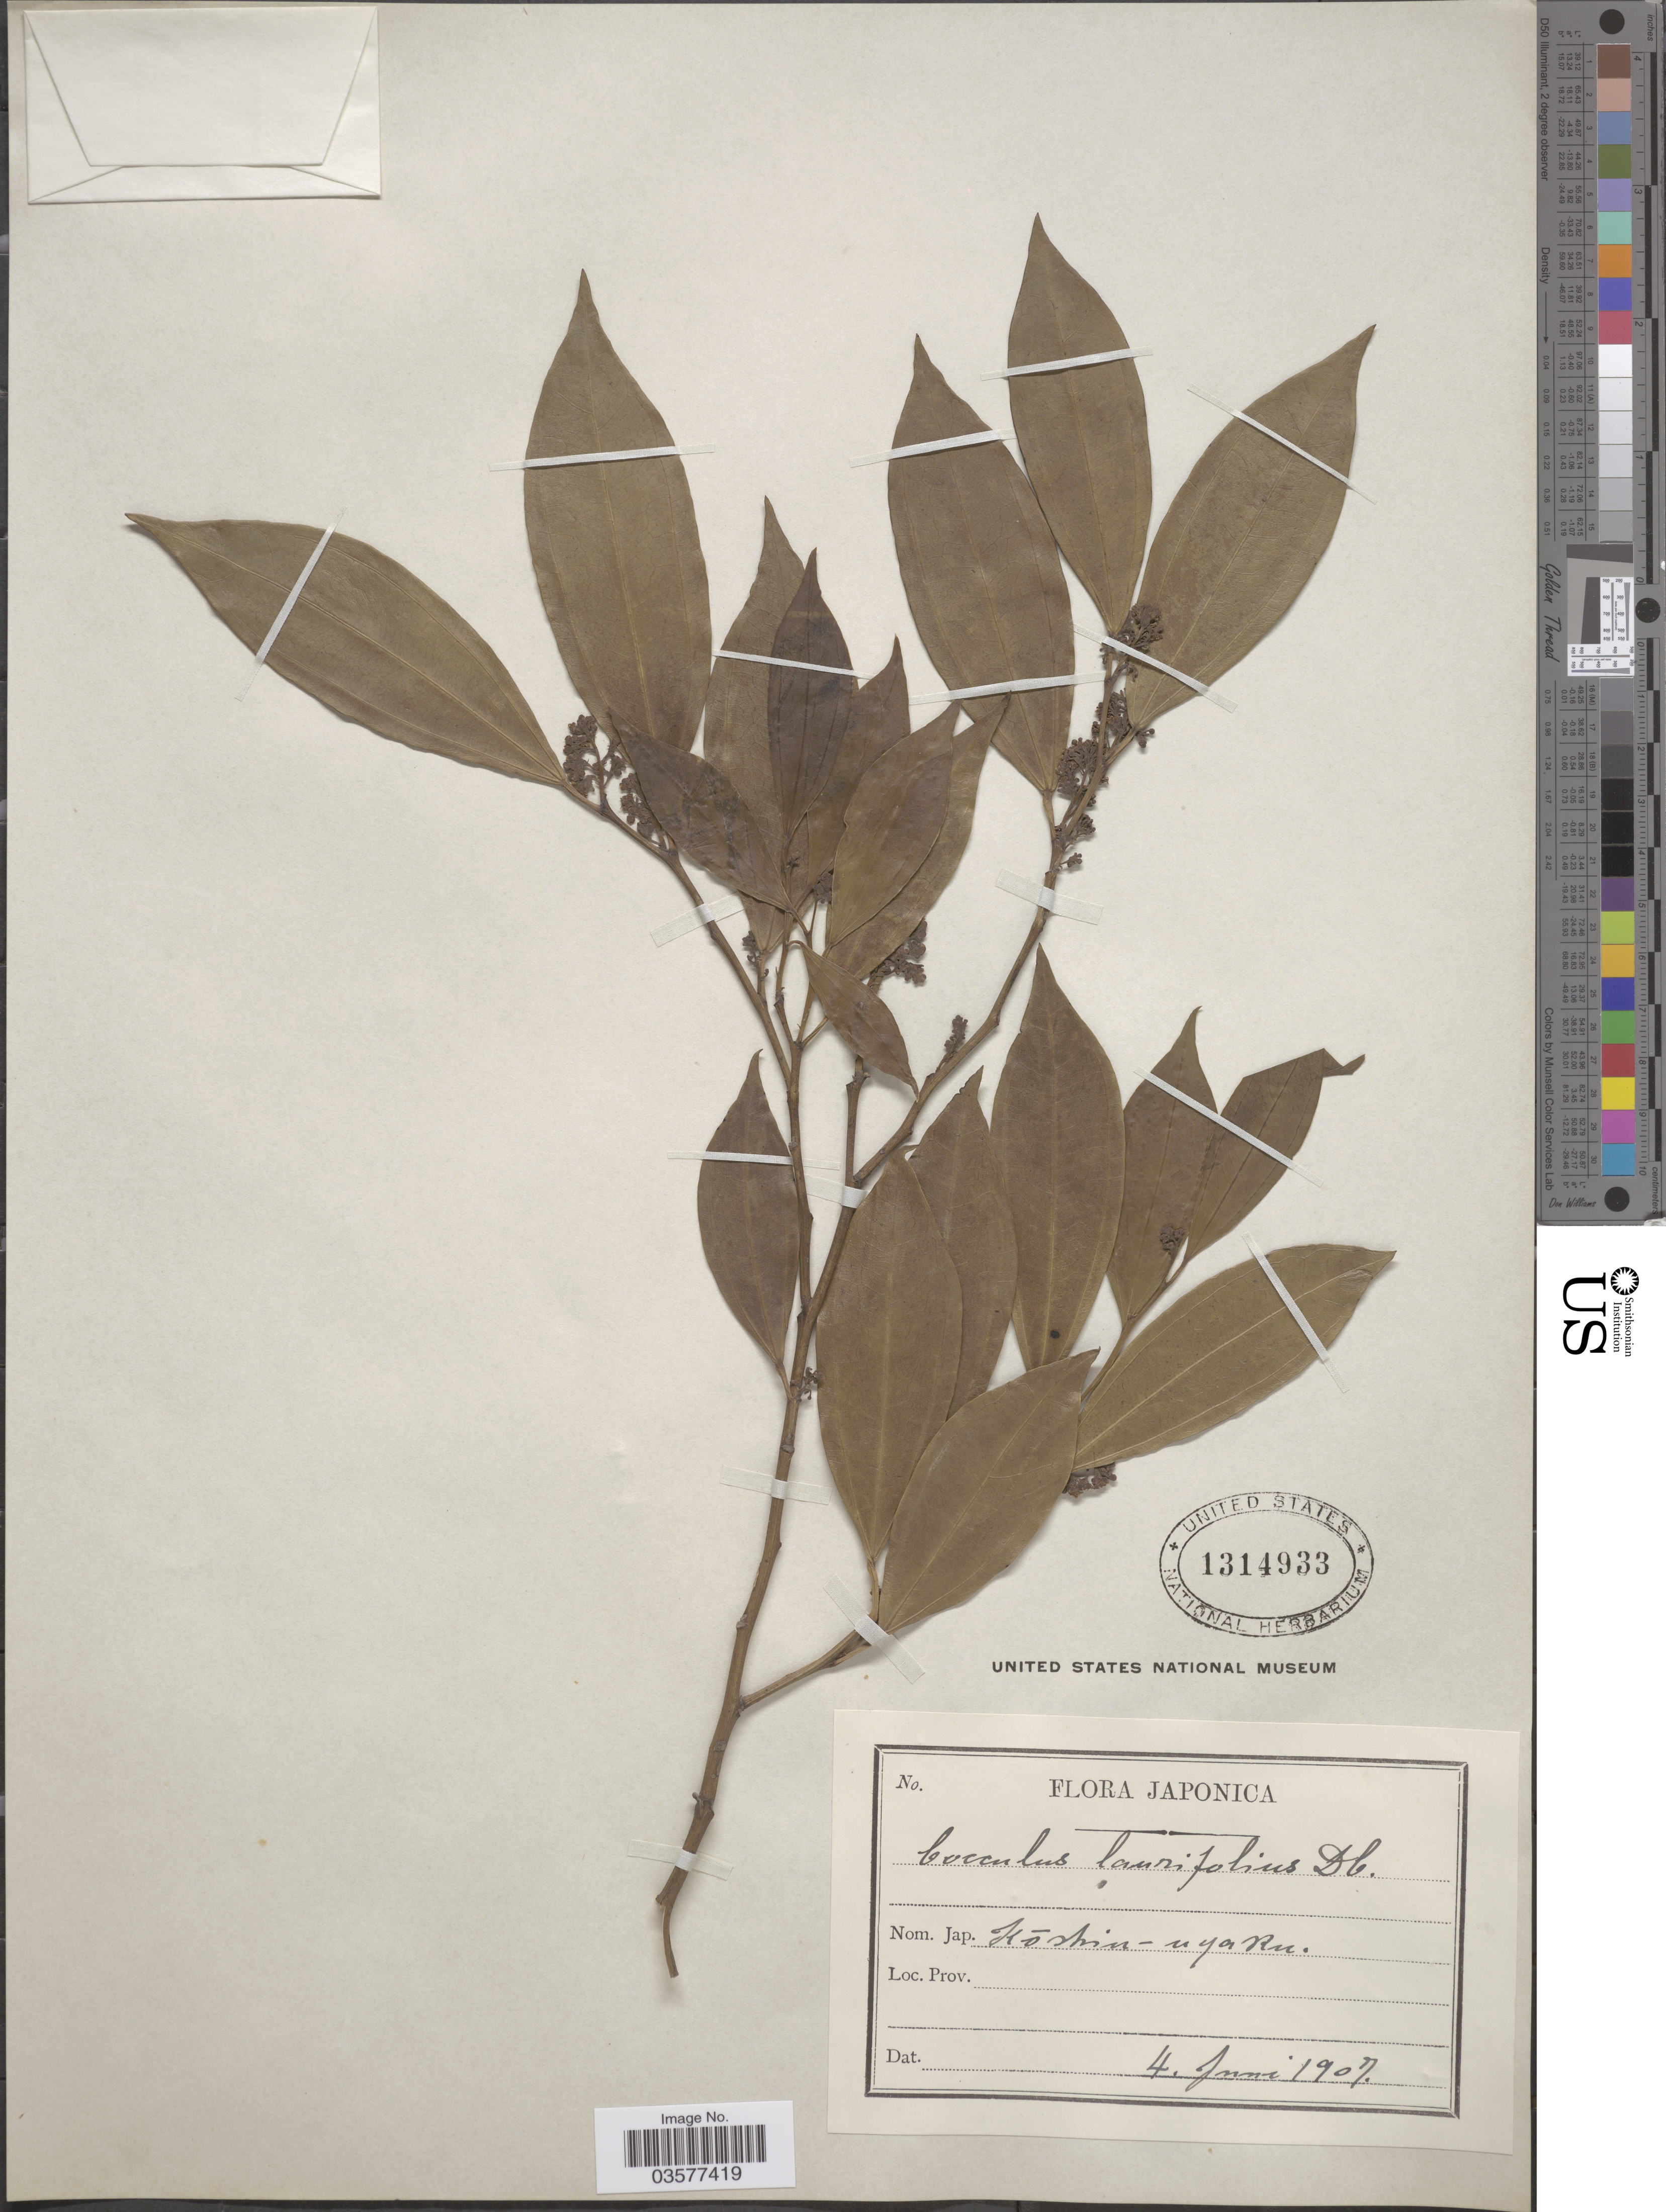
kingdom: Plantae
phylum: Tracheophyta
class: Magnoliopsida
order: Ranunculales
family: Menispermaceae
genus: Cocculus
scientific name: Cocculus laurifolius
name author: DC.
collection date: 1907-06-04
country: Japan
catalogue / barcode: US 1314933